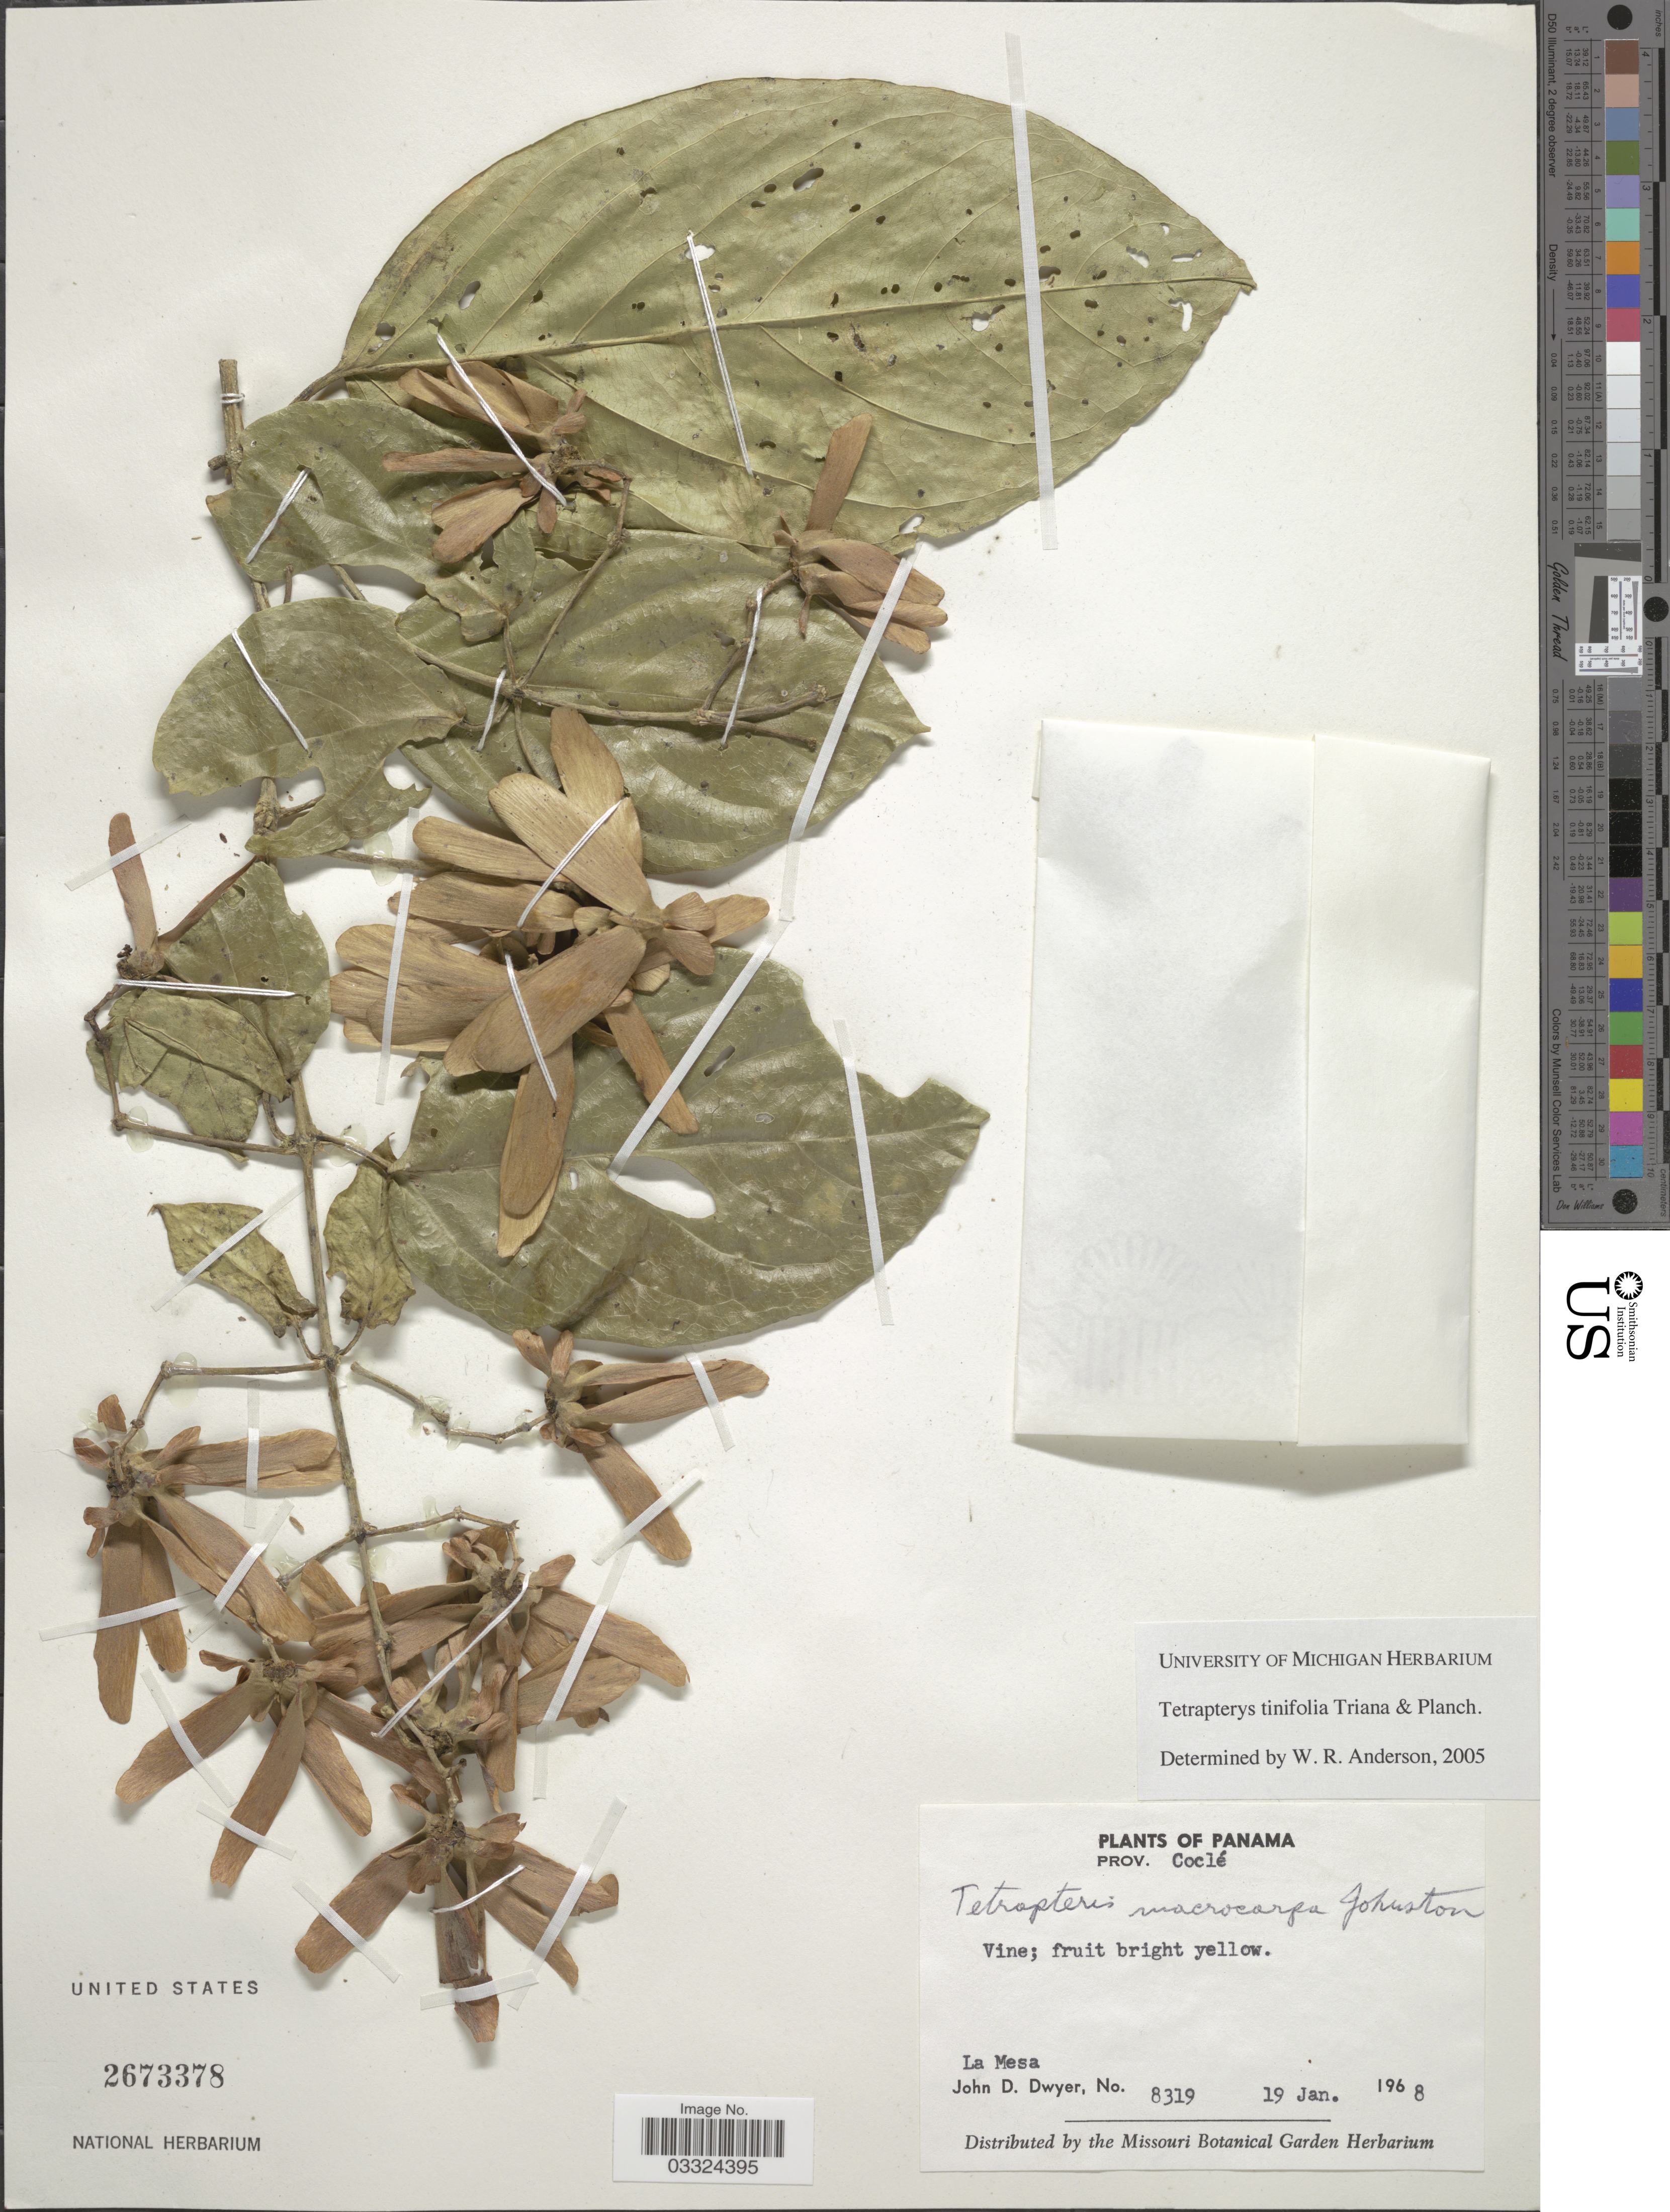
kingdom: Plantae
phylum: Tracheophyta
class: Magnoliopsida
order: Malpighiales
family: Malpighiaceae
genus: Tetrapterys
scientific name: Tetrapterys tysonii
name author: Cuatrec. & Croat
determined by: Pool, A., (MO), Missouri Botanical Garden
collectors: J. D. Dwyer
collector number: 8319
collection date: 1968-01-19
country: Panama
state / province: Coclé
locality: La Mesa.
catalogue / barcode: US 2673378